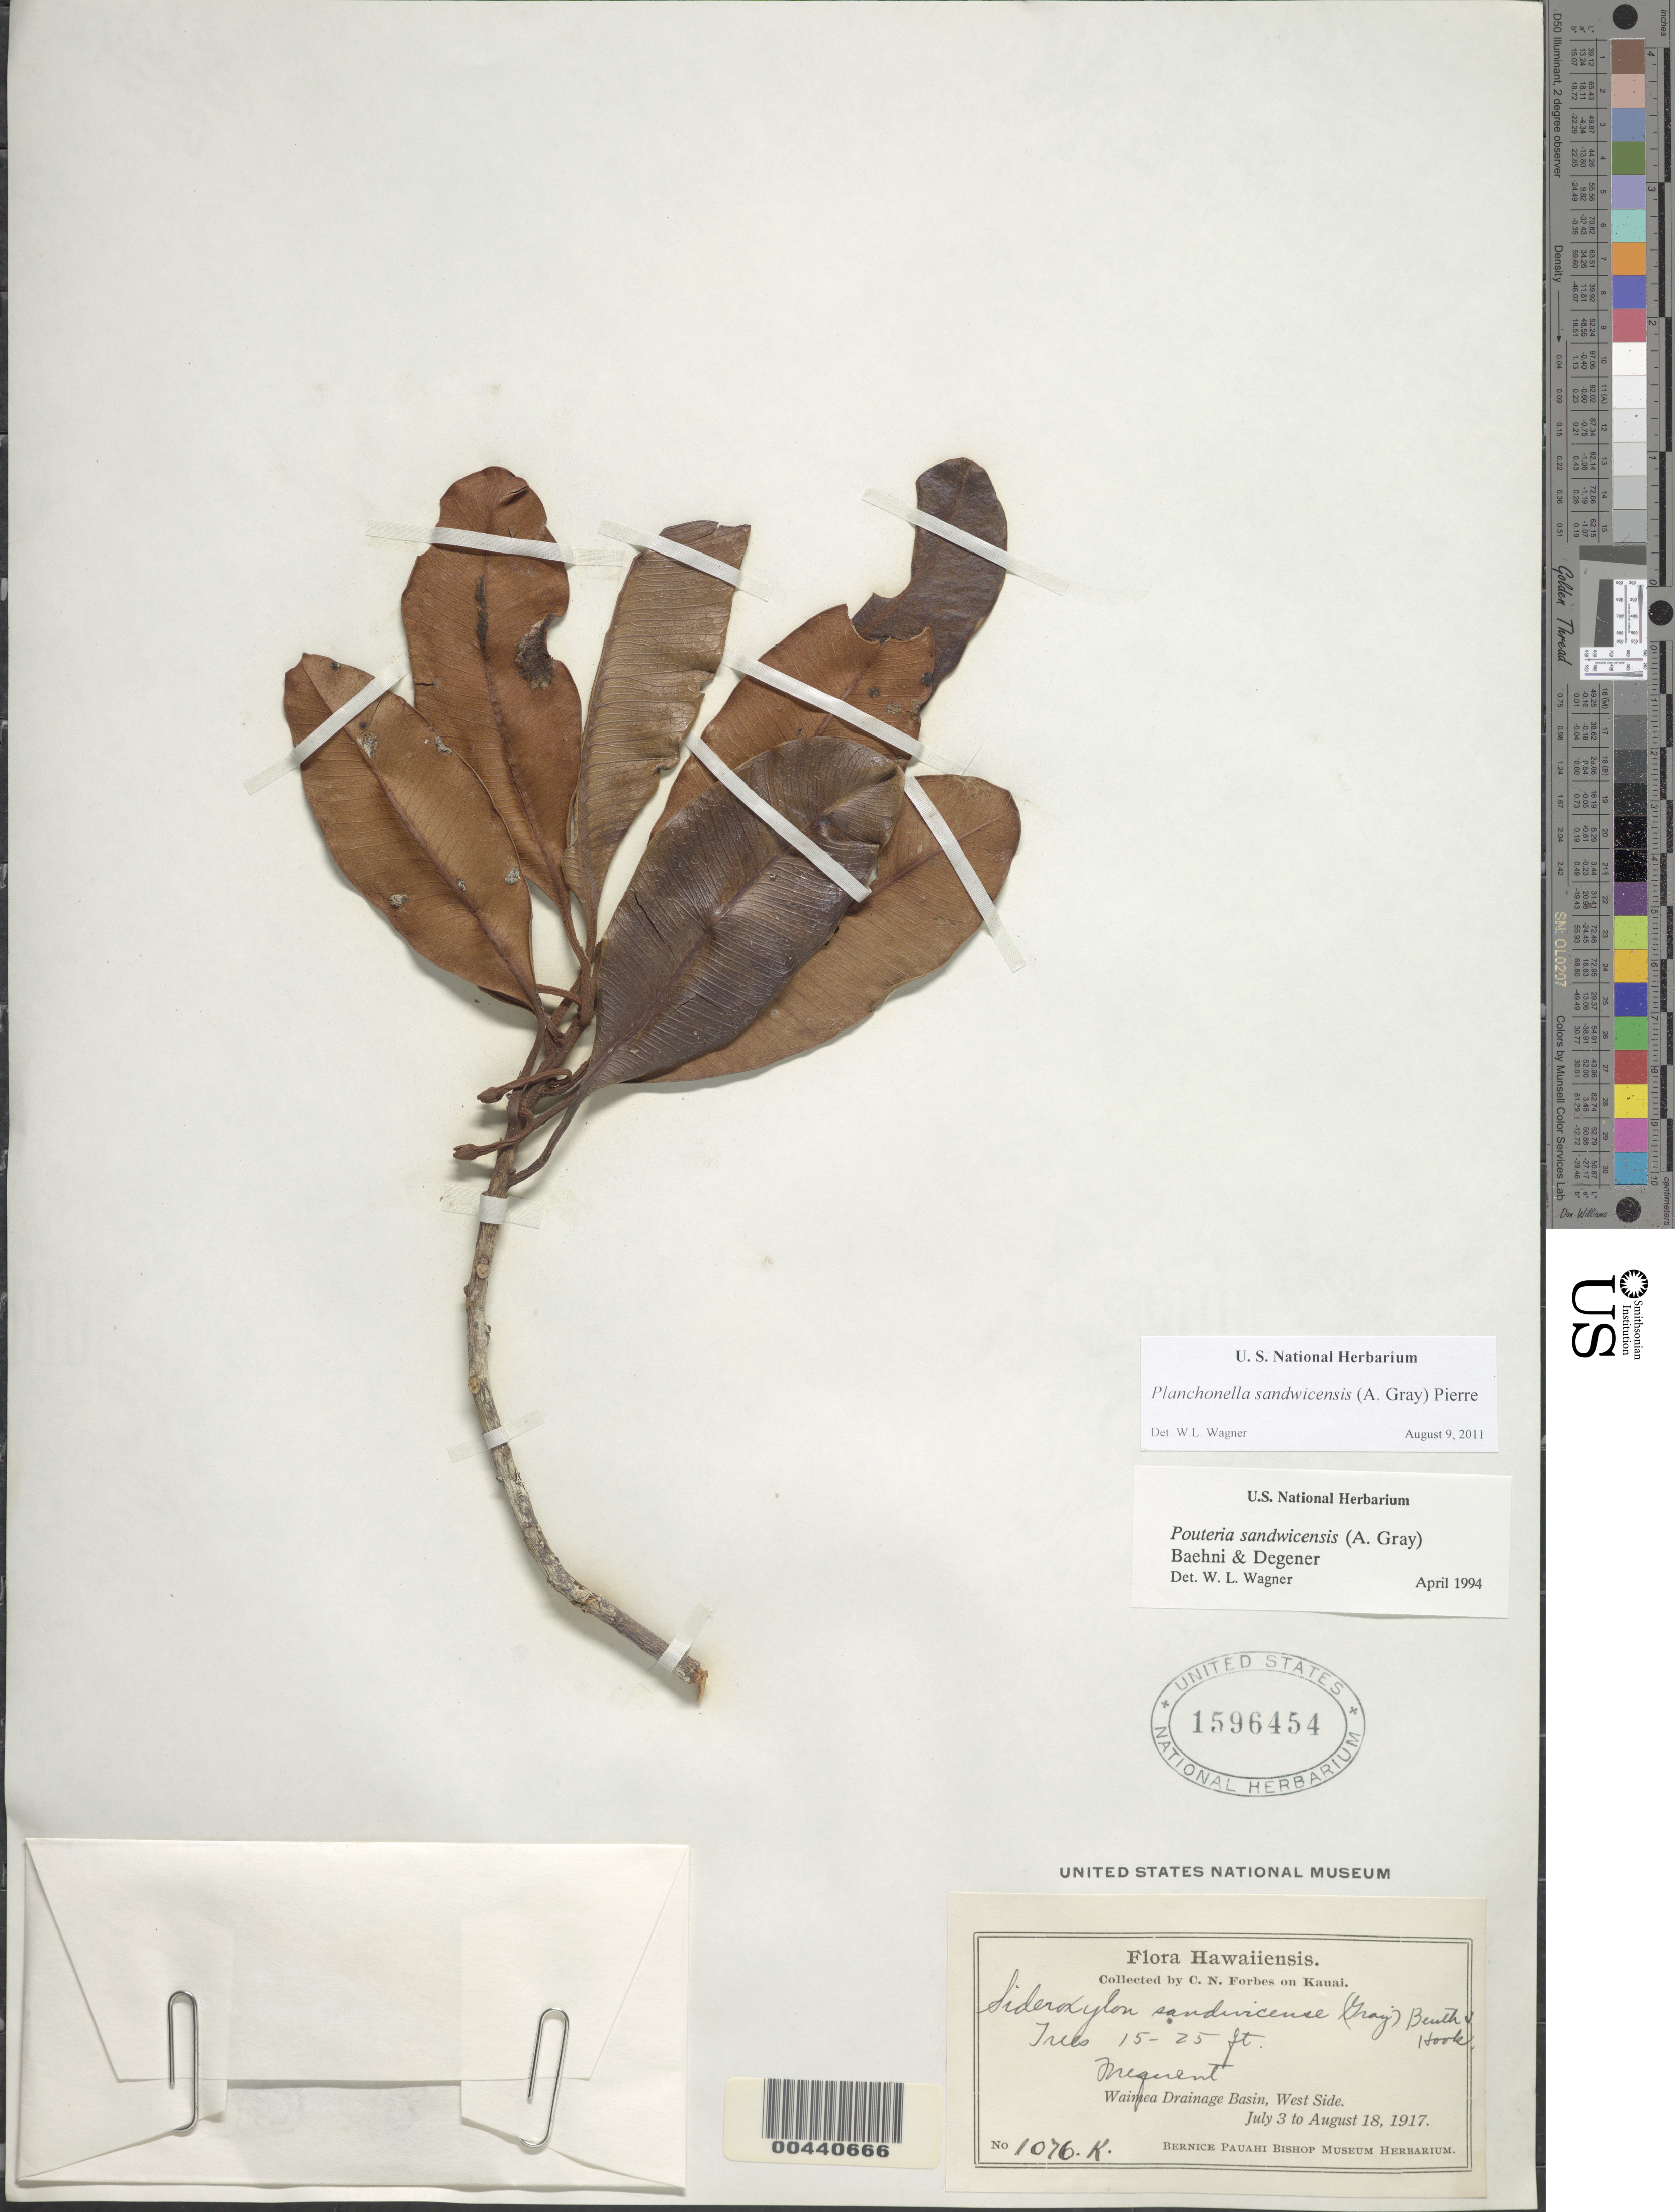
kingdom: Plantae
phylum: Tracheophyta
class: Magnoliopsida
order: Ericales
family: Sapotaceae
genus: Planchonella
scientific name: Planchonella sandwicensis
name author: (A. Gray) Pierre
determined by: Havran, J. C.; et al.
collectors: C. N. Forbes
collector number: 1076.K.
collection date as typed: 3 Jul 1917 to 18 Aug 1917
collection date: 1917-07-03/1917-08-18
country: United States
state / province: Hawaii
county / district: Kauai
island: Kaua'i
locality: Waimea Drainage Basin, W side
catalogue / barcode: US 1596454